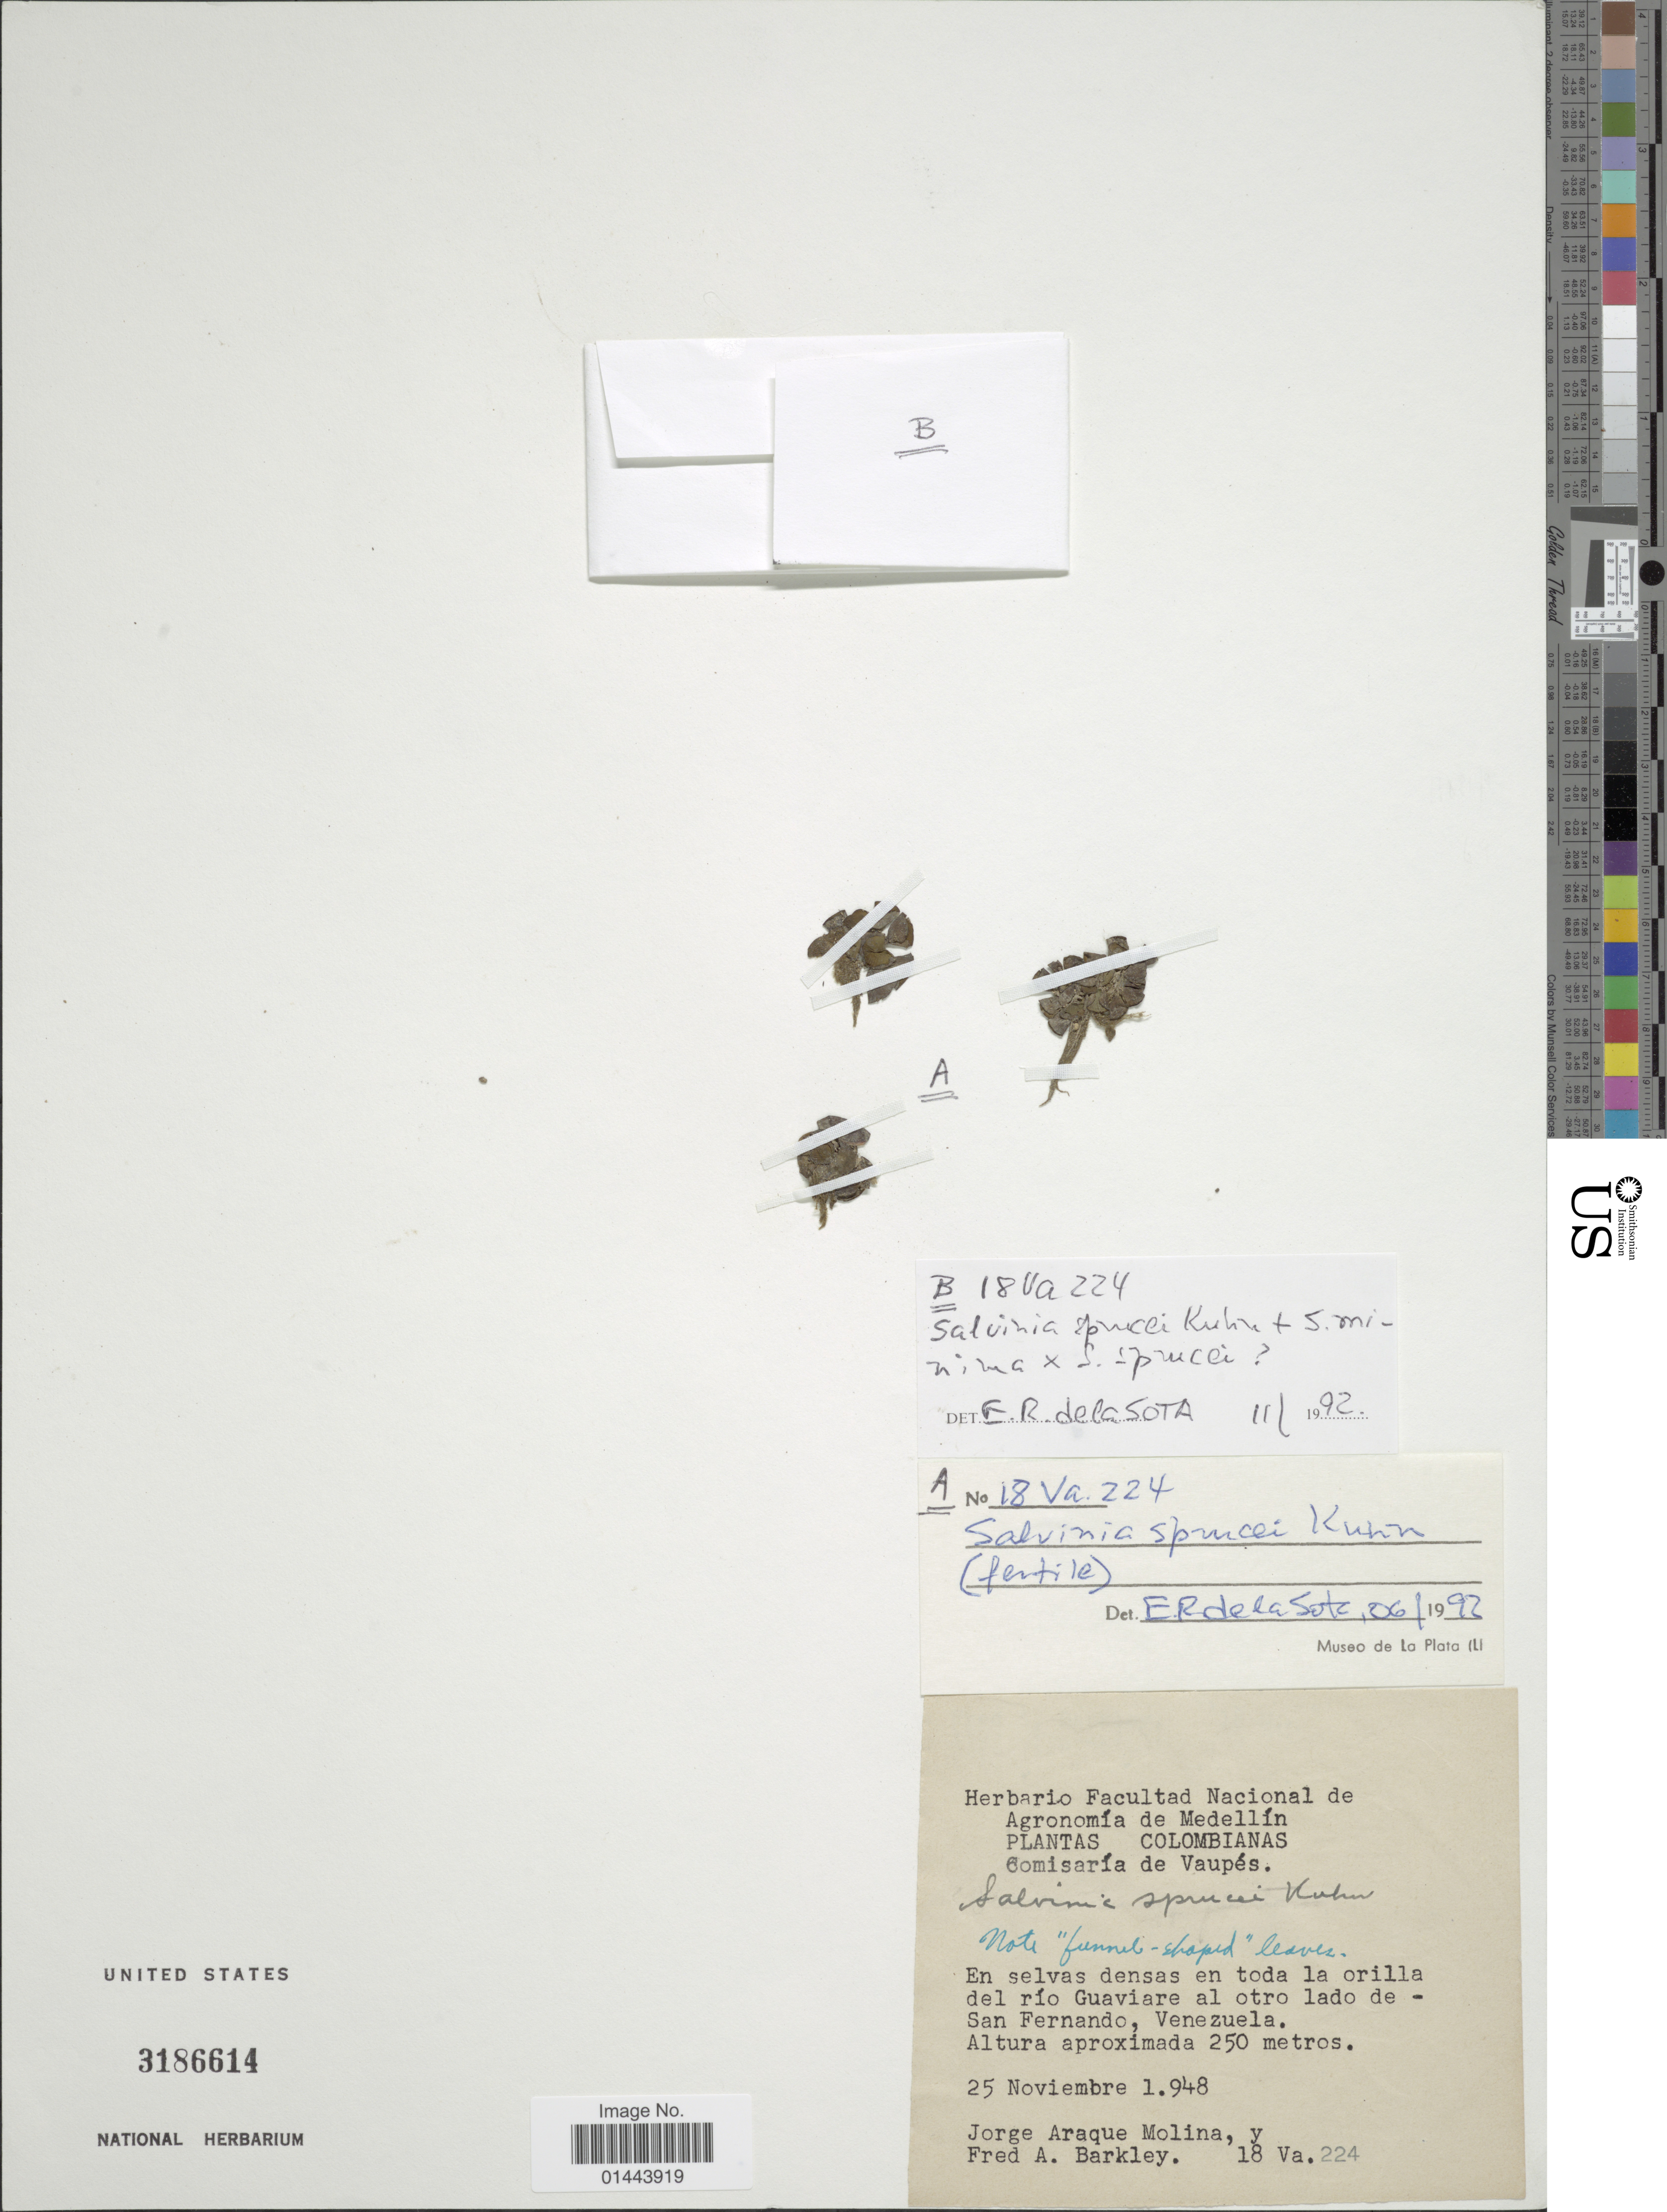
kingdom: Plantae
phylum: Tracheophyta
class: Polypodiopsida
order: Salviniales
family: Salviniaceae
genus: Salvinia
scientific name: Salvinia sprucei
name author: Kuhn ex Mart.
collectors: J. Araque Molina & F. A. Barkley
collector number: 18Va224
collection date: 1948-11-25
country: Colombia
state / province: Vaupés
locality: Comisaría de Vaupés, en selvas densas en toda la orilla del río Guaviare al otro lado de San Fernando, Venezuela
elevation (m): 250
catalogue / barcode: US 3186614